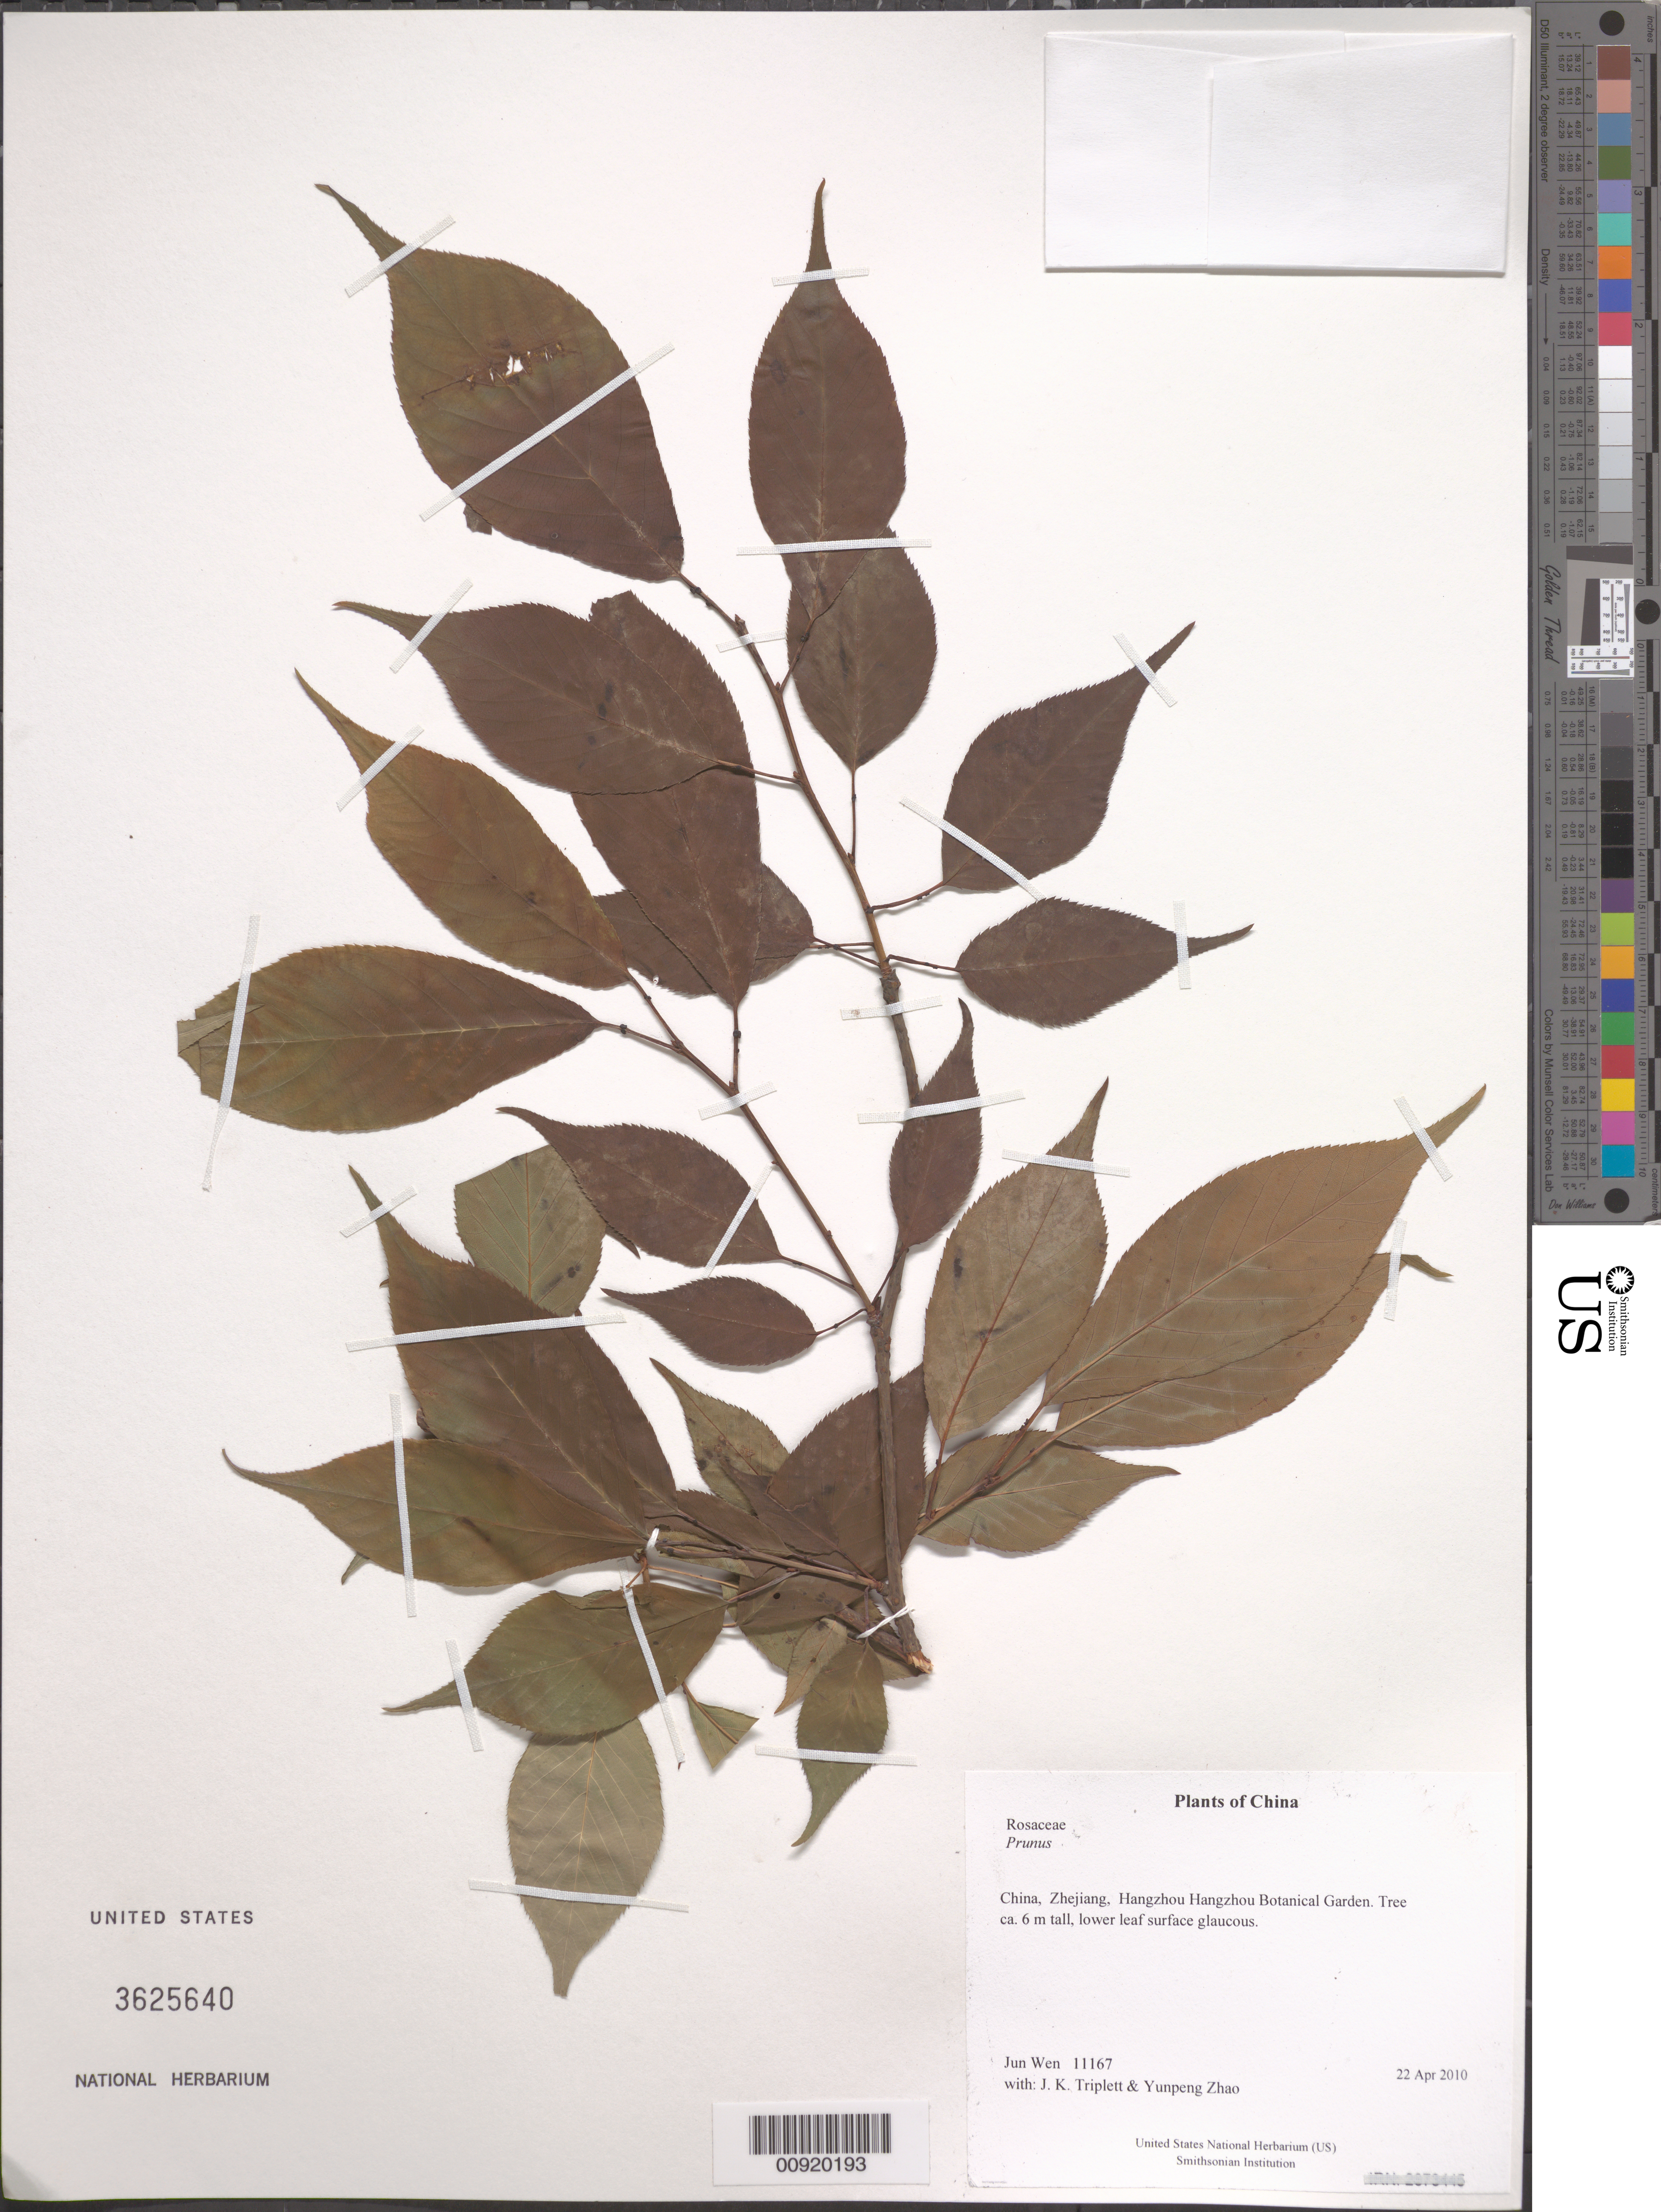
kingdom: Plantae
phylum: Tracheophyta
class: Magnoliopsida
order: Rosales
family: Rosaceae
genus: Prunus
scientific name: Prunus sp.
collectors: J. Wen, J. K. Triplett & Yunpeng Zhao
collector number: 11167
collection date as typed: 22 Apr 2010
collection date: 2010-04-22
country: China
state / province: Zhejiang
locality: Hangzhou Hangzhou Botanical Garden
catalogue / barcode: US 3625640